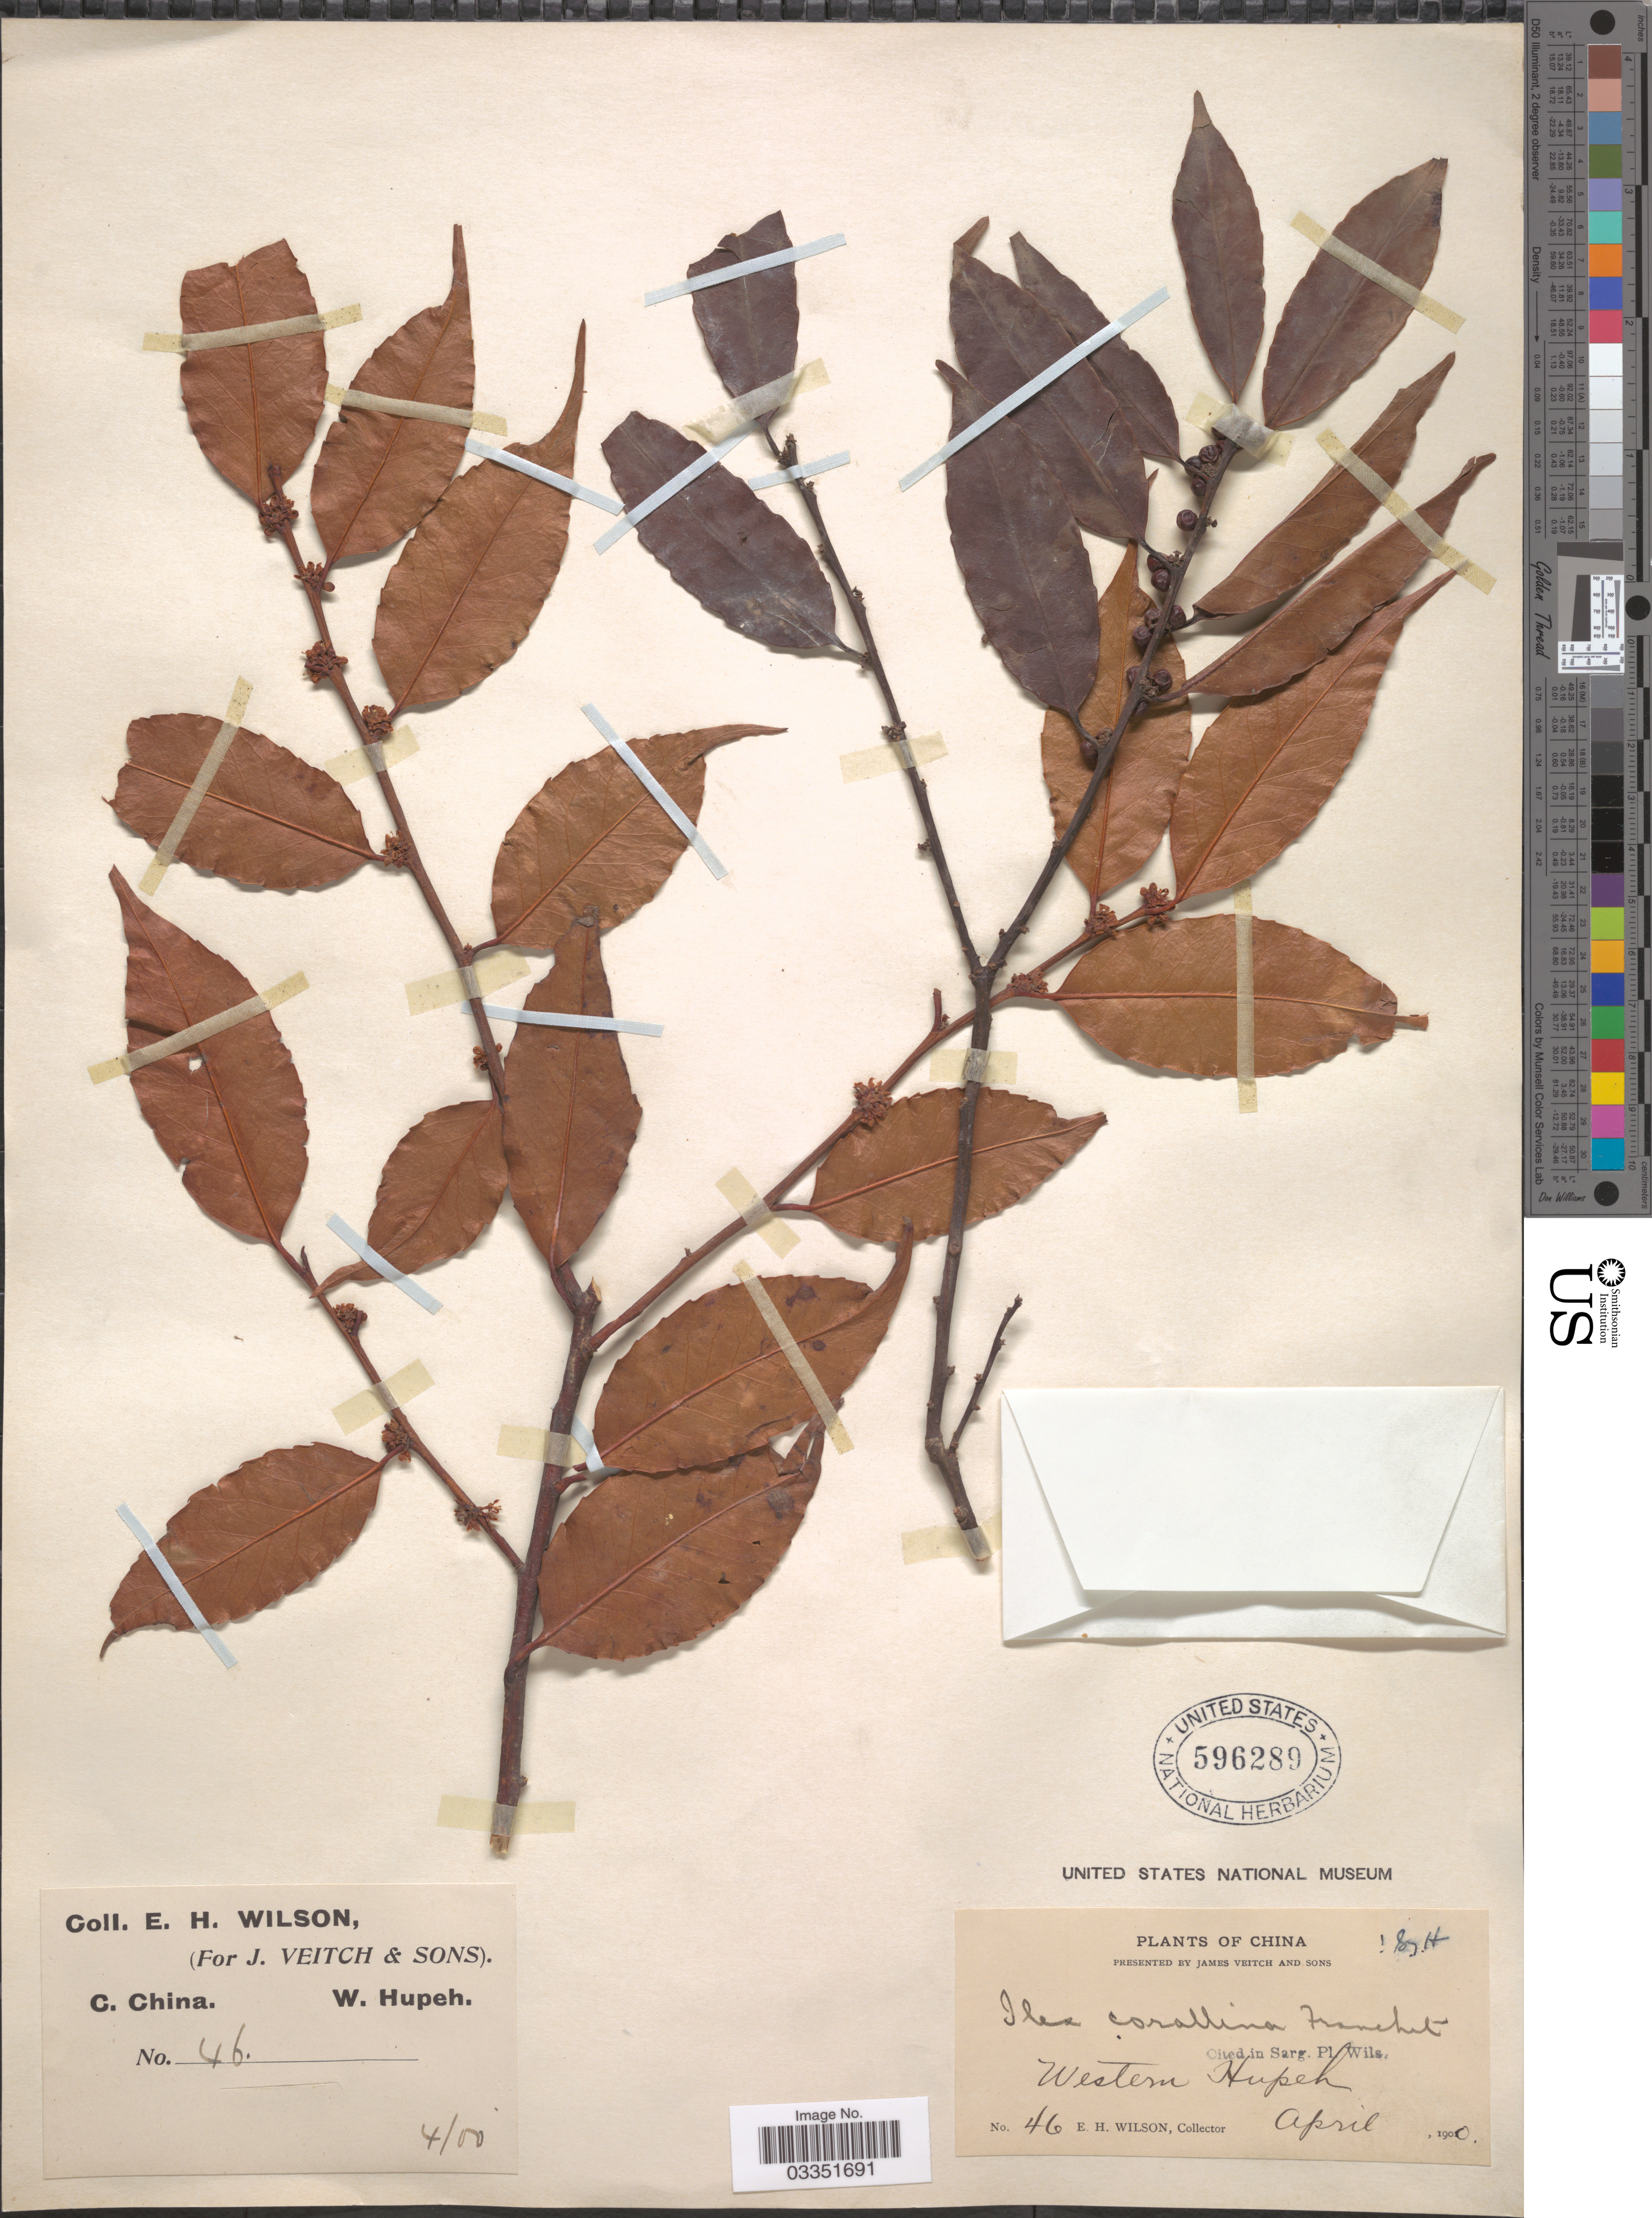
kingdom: Plantae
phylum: Tracheophyta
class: Magnoliopsida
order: Aquifoliales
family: Aquifoliaceae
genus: Ilex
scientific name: Ilex corallina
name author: Franch.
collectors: E. Wilson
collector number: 46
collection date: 1900-04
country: China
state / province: Hubei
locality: C. China. W. Hupeh. Western Hupeh.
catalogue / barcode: US 596289